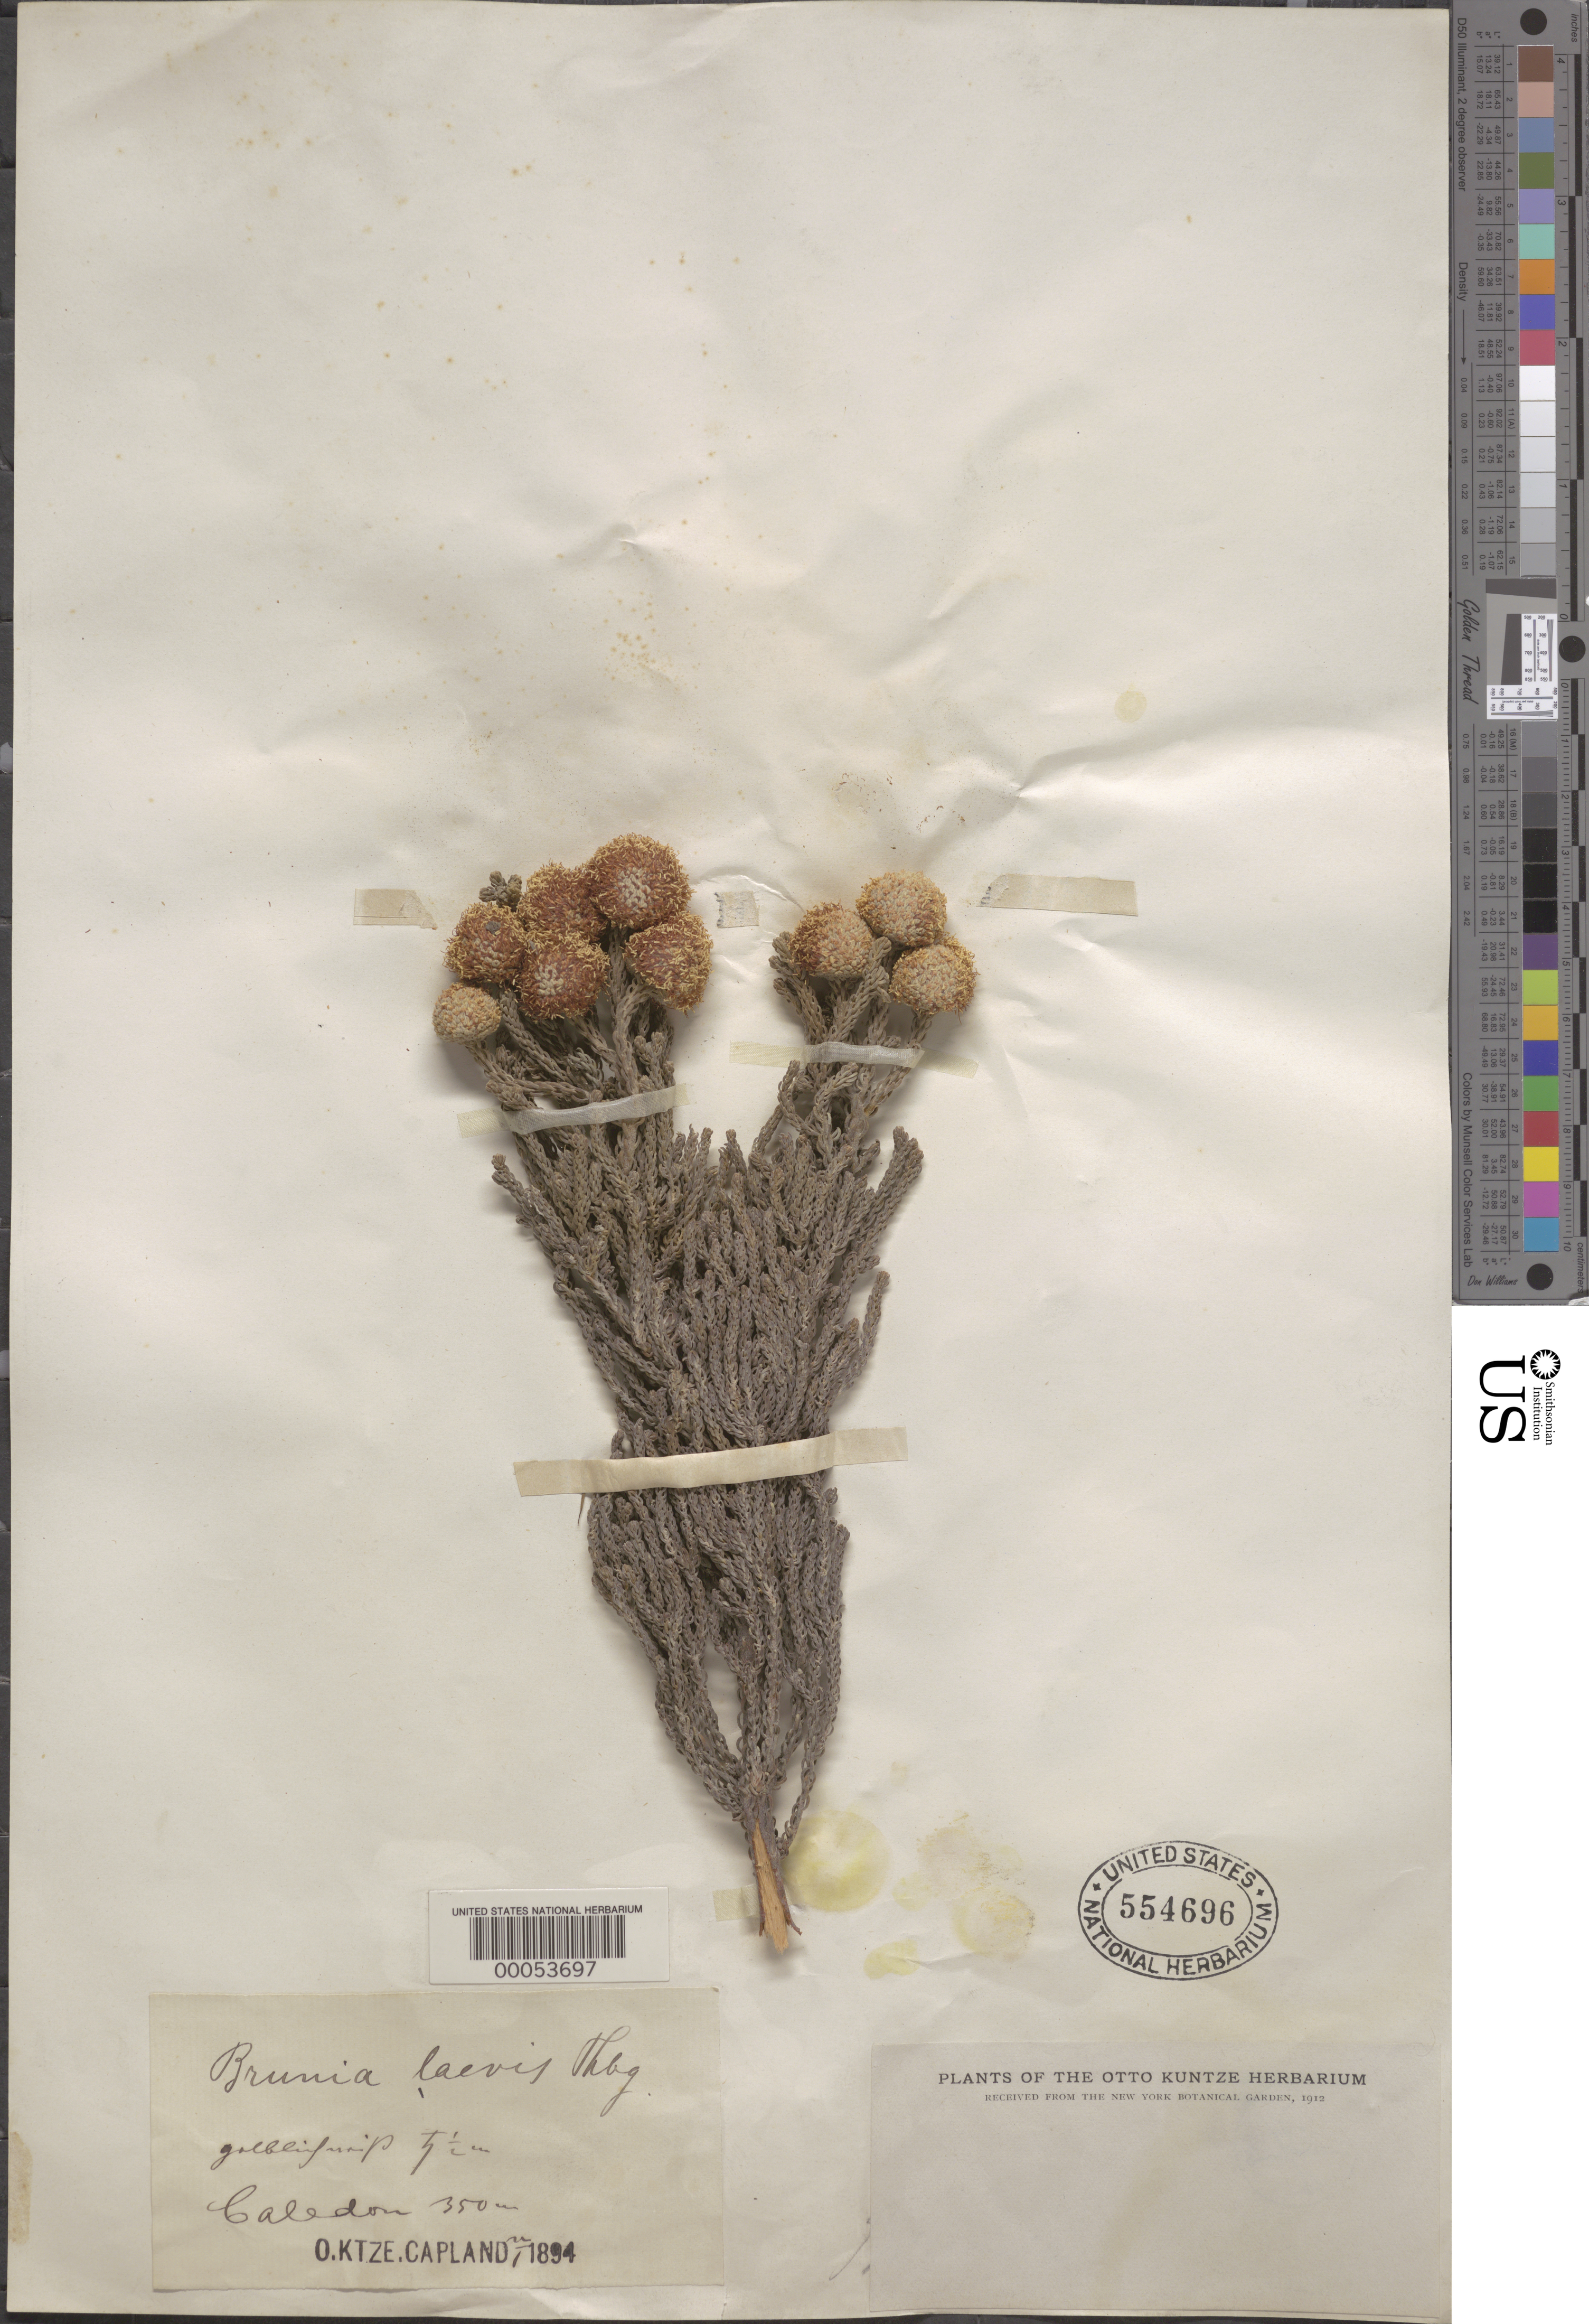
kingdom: Plantae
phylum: Tracheophyta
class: Magnoliopsida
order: Bruniales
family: Bruniaceae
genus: Brunia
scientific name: Brunia laevis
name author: Thunb.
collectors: C.E.O. Kuntze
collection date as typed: Jan 1894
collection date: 1894-01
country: South Africa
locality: Caledon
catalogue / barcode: US 554696